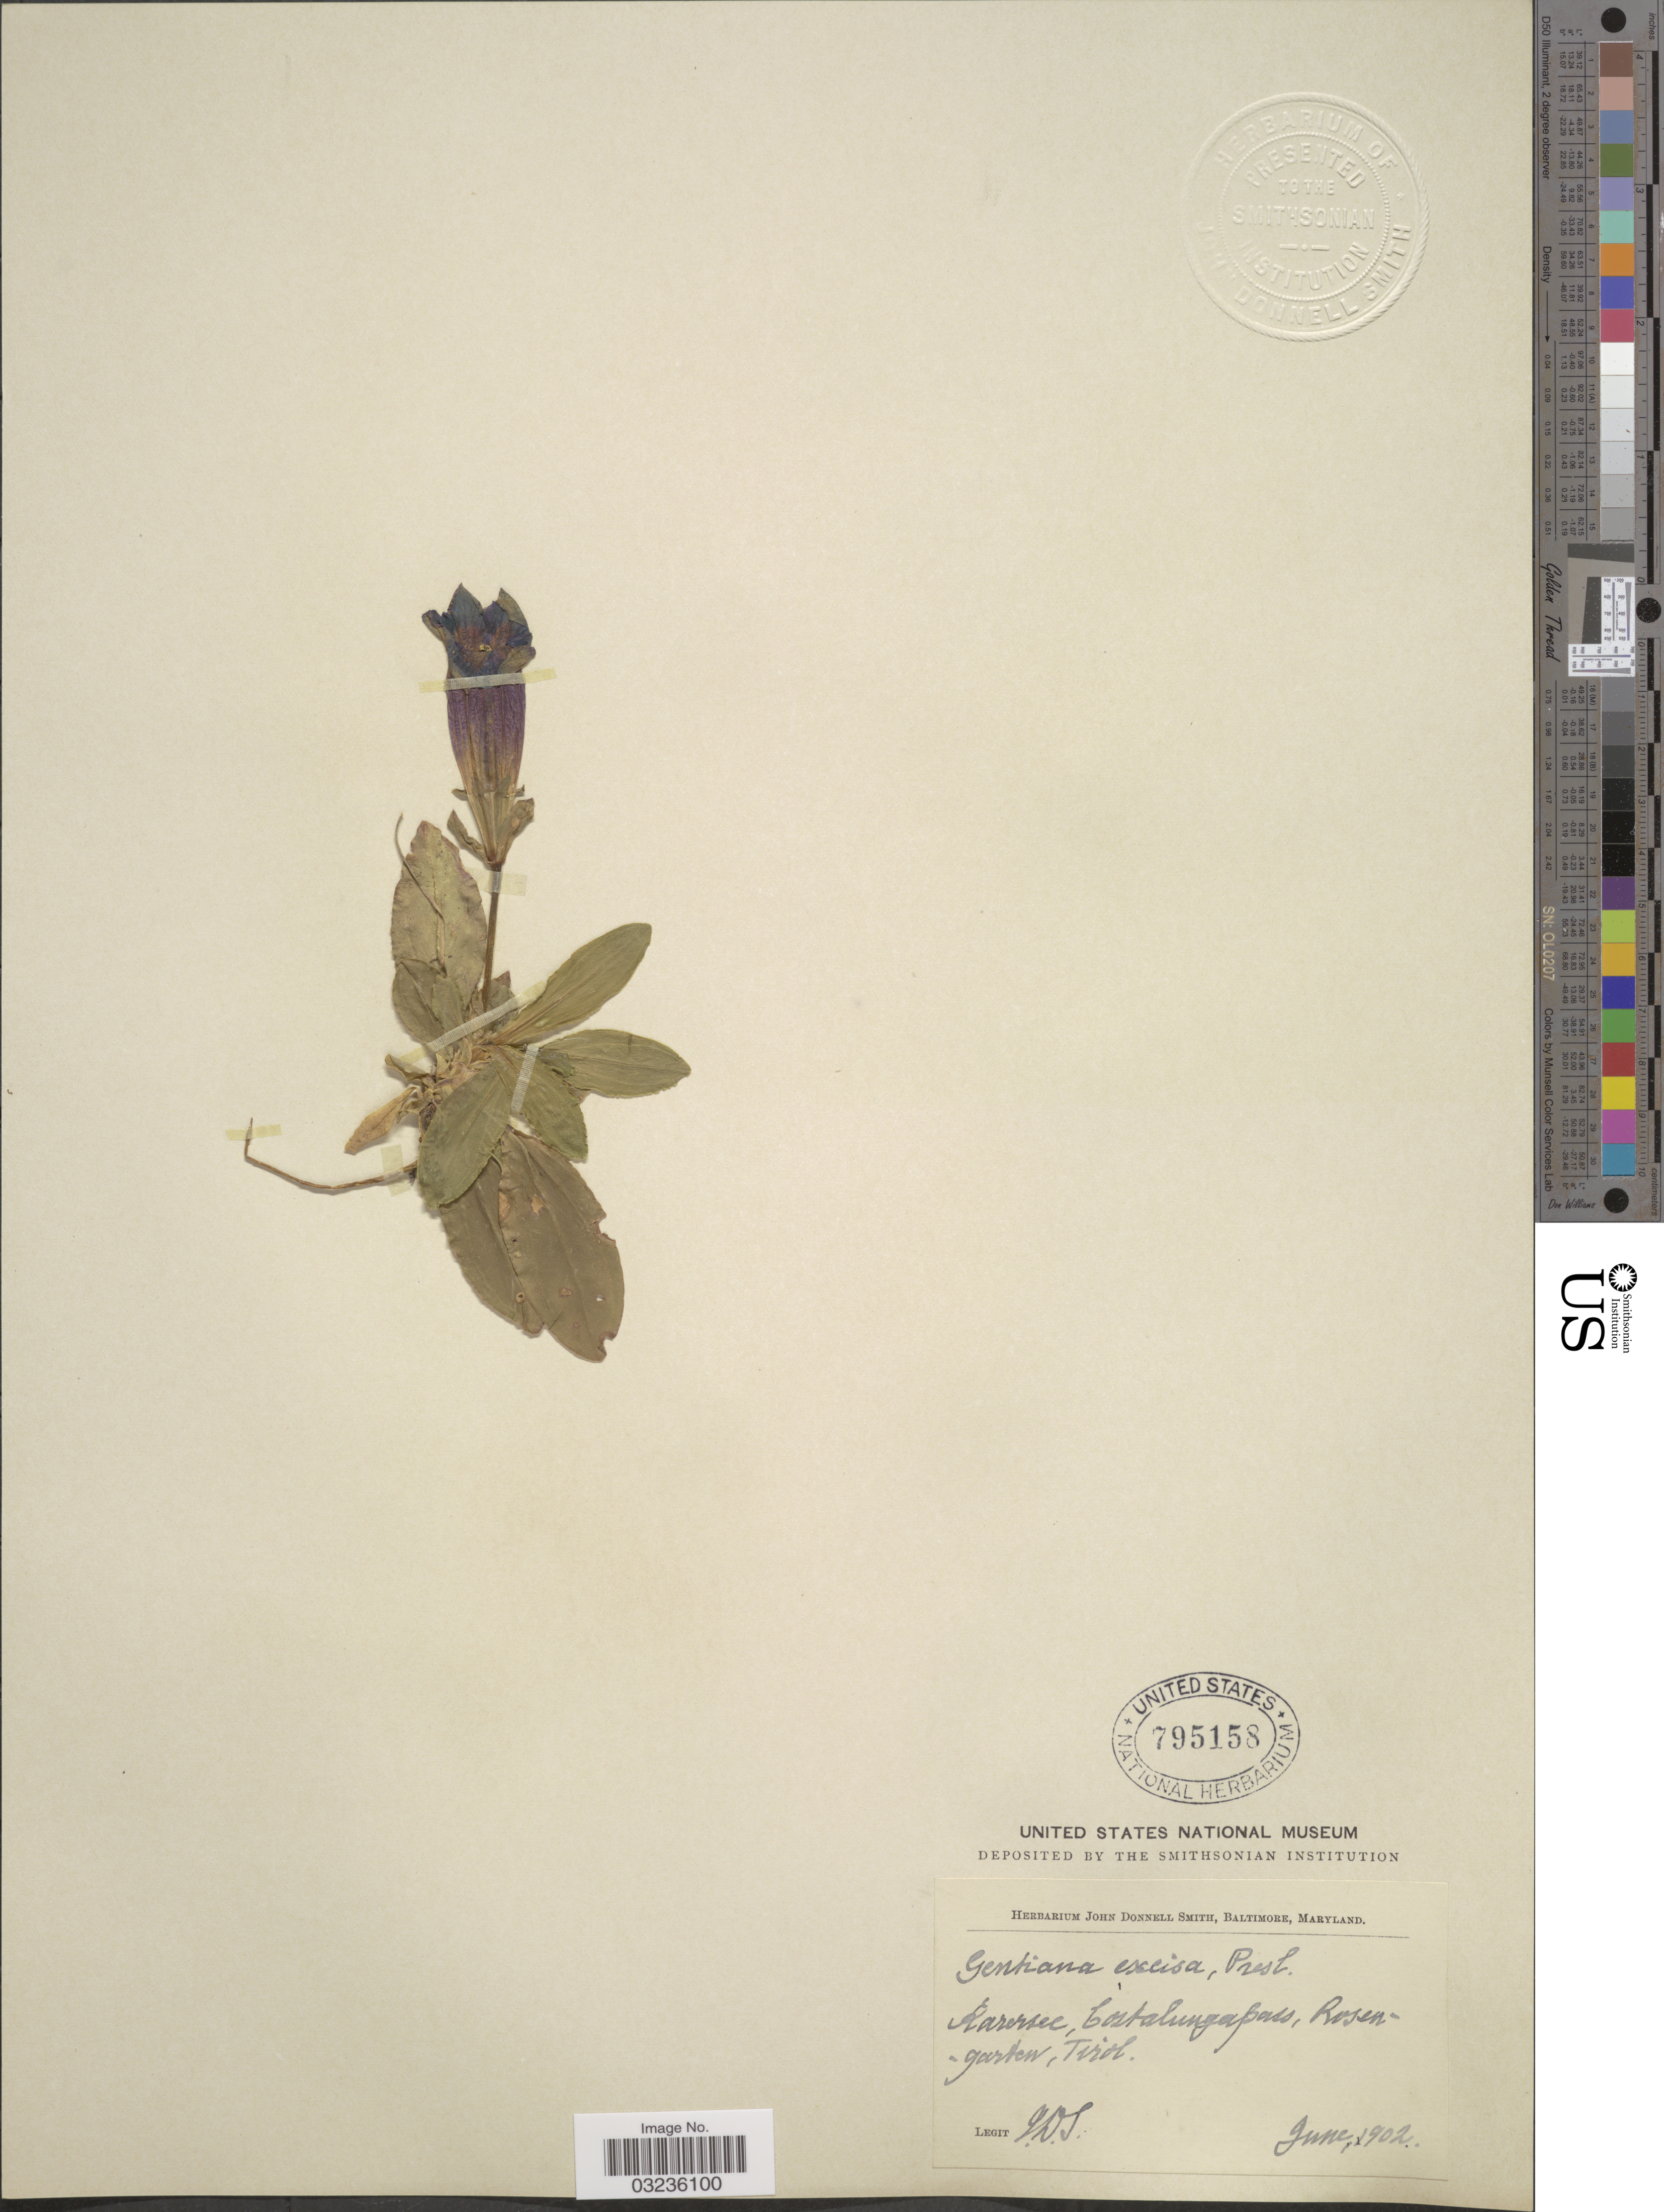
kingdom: Plantae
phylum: Tracheophyta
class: Magnoliopsida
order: Gentianales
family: Gentianaceae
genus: Gentiana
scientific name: Gentiana excisa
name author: C. Presl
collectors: J. Donnell Smith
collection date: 1902-06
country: Italy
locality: Karersee, Costalungapass, Rosengarten, Tirol.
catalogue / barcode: US 795158